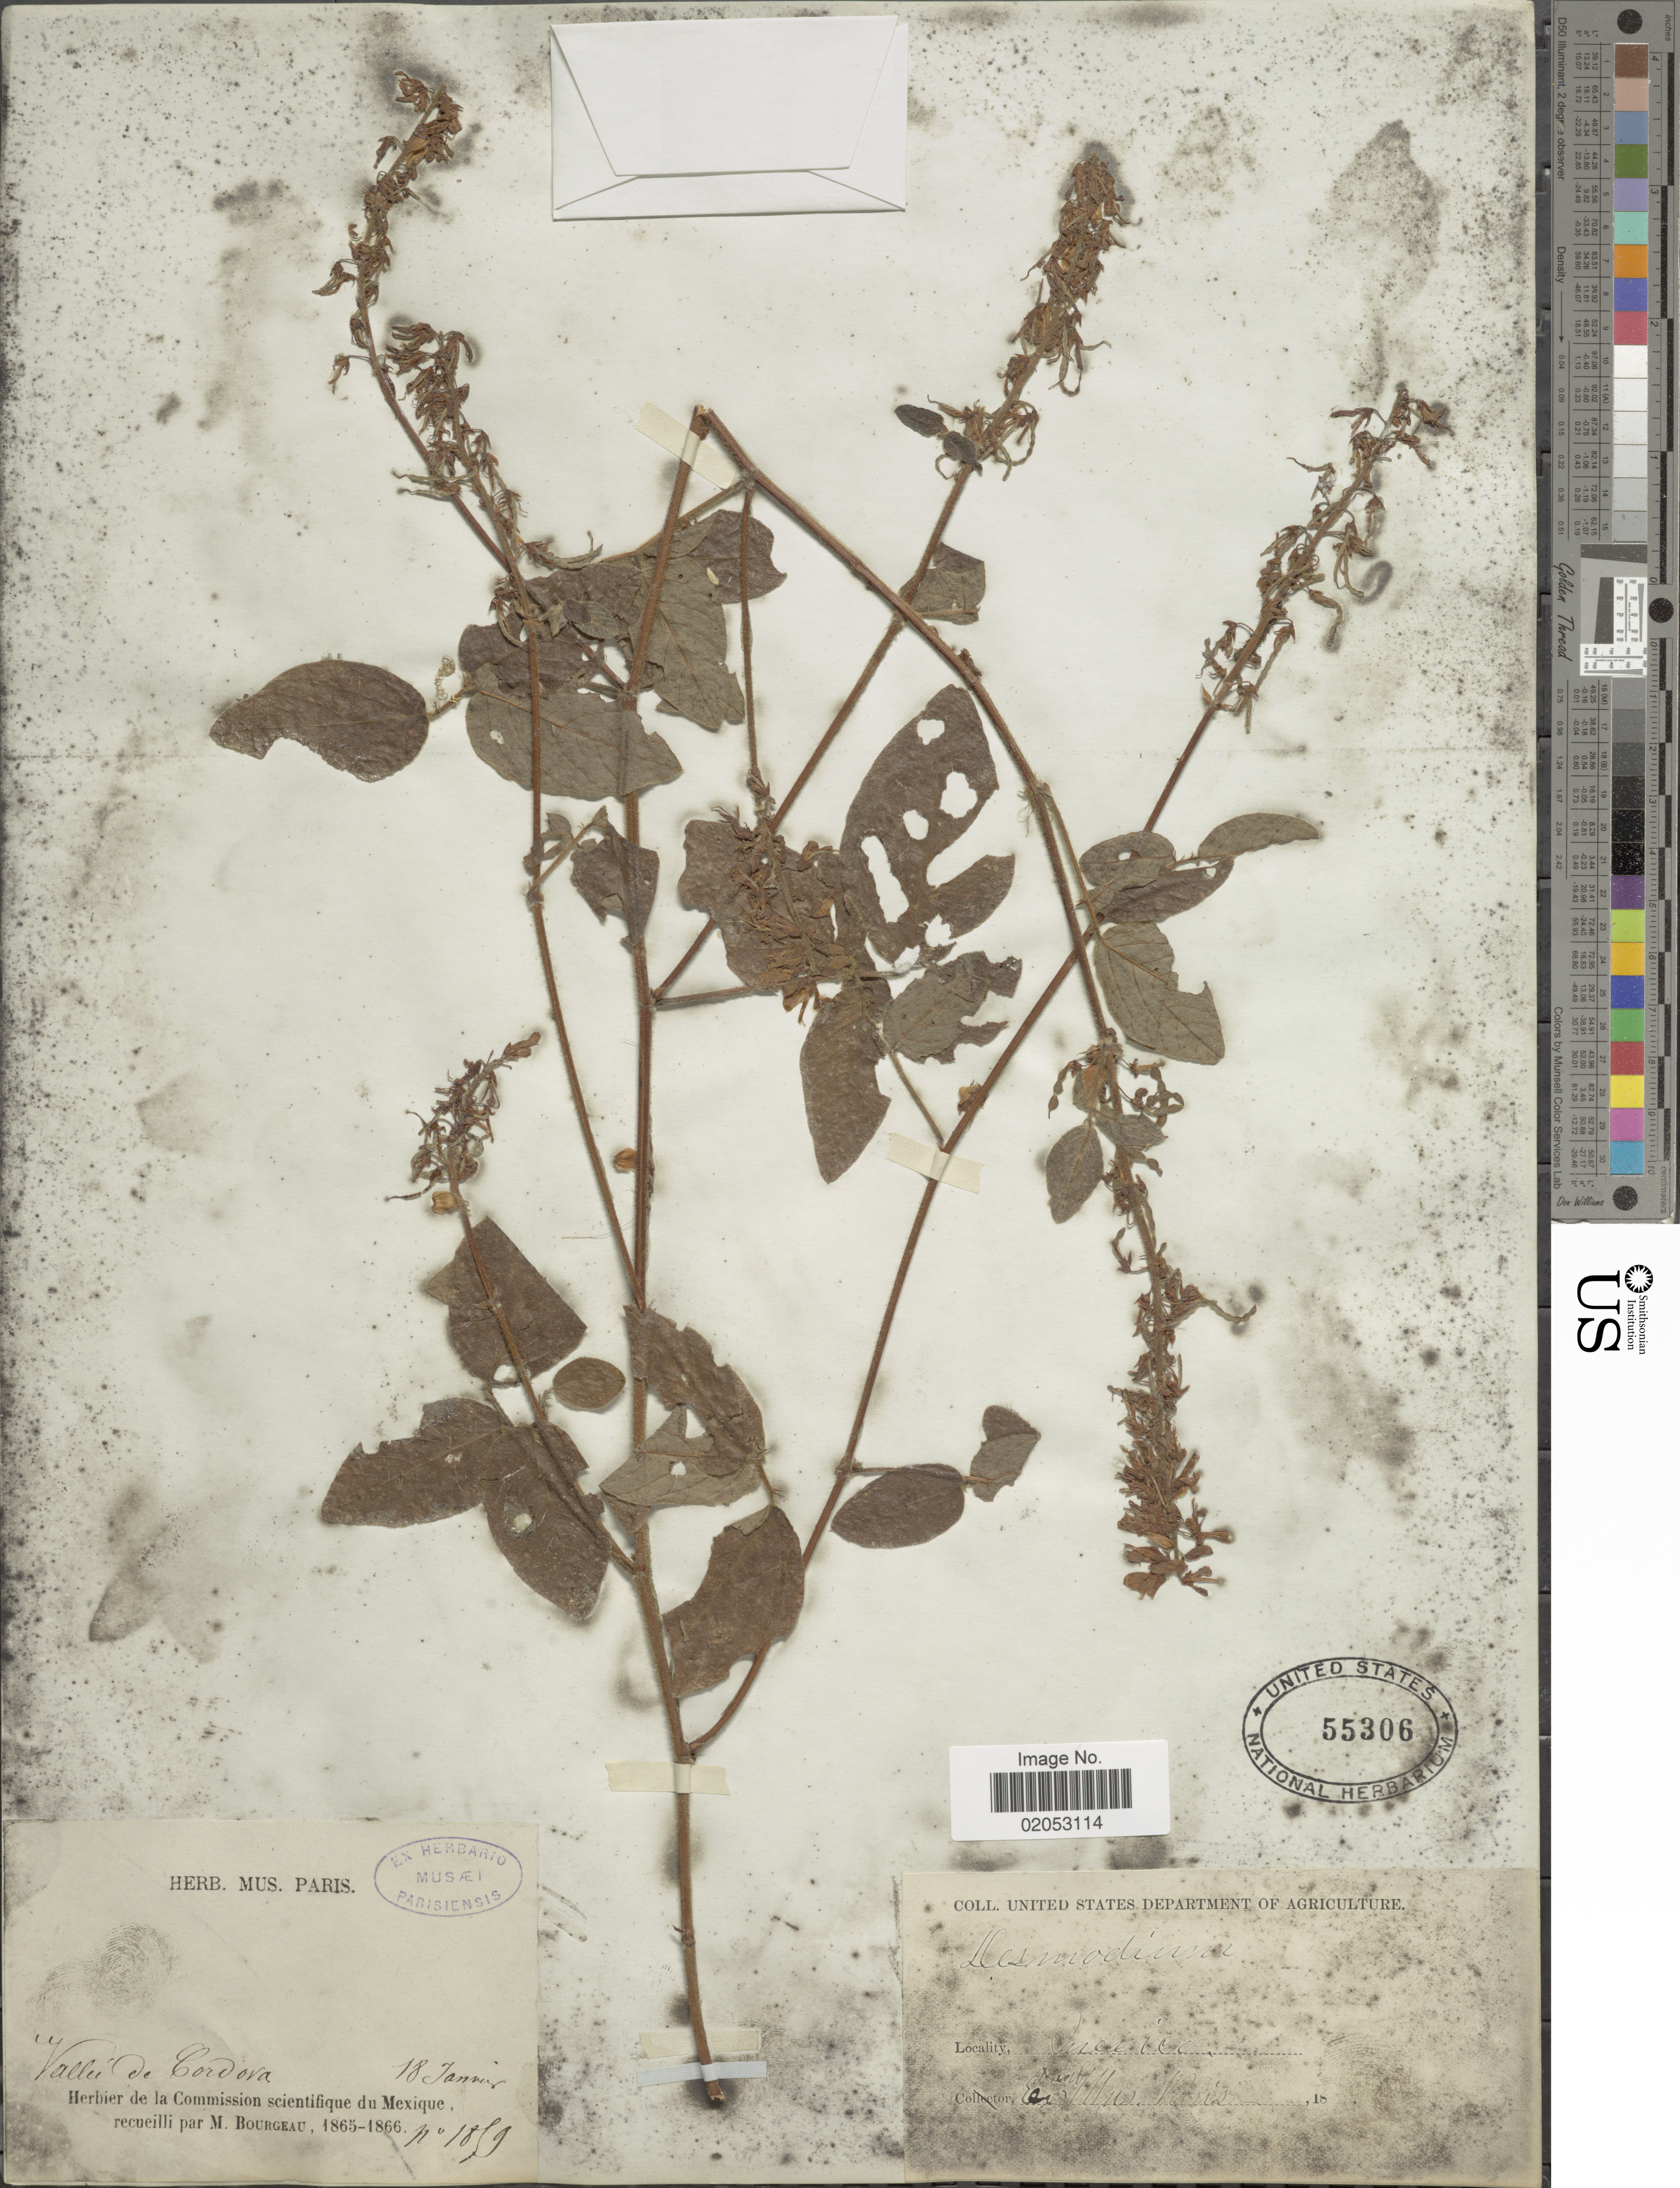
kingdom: Plantae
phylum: Tracheophyta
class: Magnoliopsida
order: Fabales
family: Fabaceae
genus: Desmodium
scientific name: Desmodium sp.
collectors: M. Bourgeau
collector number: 1859*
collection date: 1865-01-18/1866-01-18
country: Mexico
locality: Valleé de Cordova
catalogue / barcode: US 55306